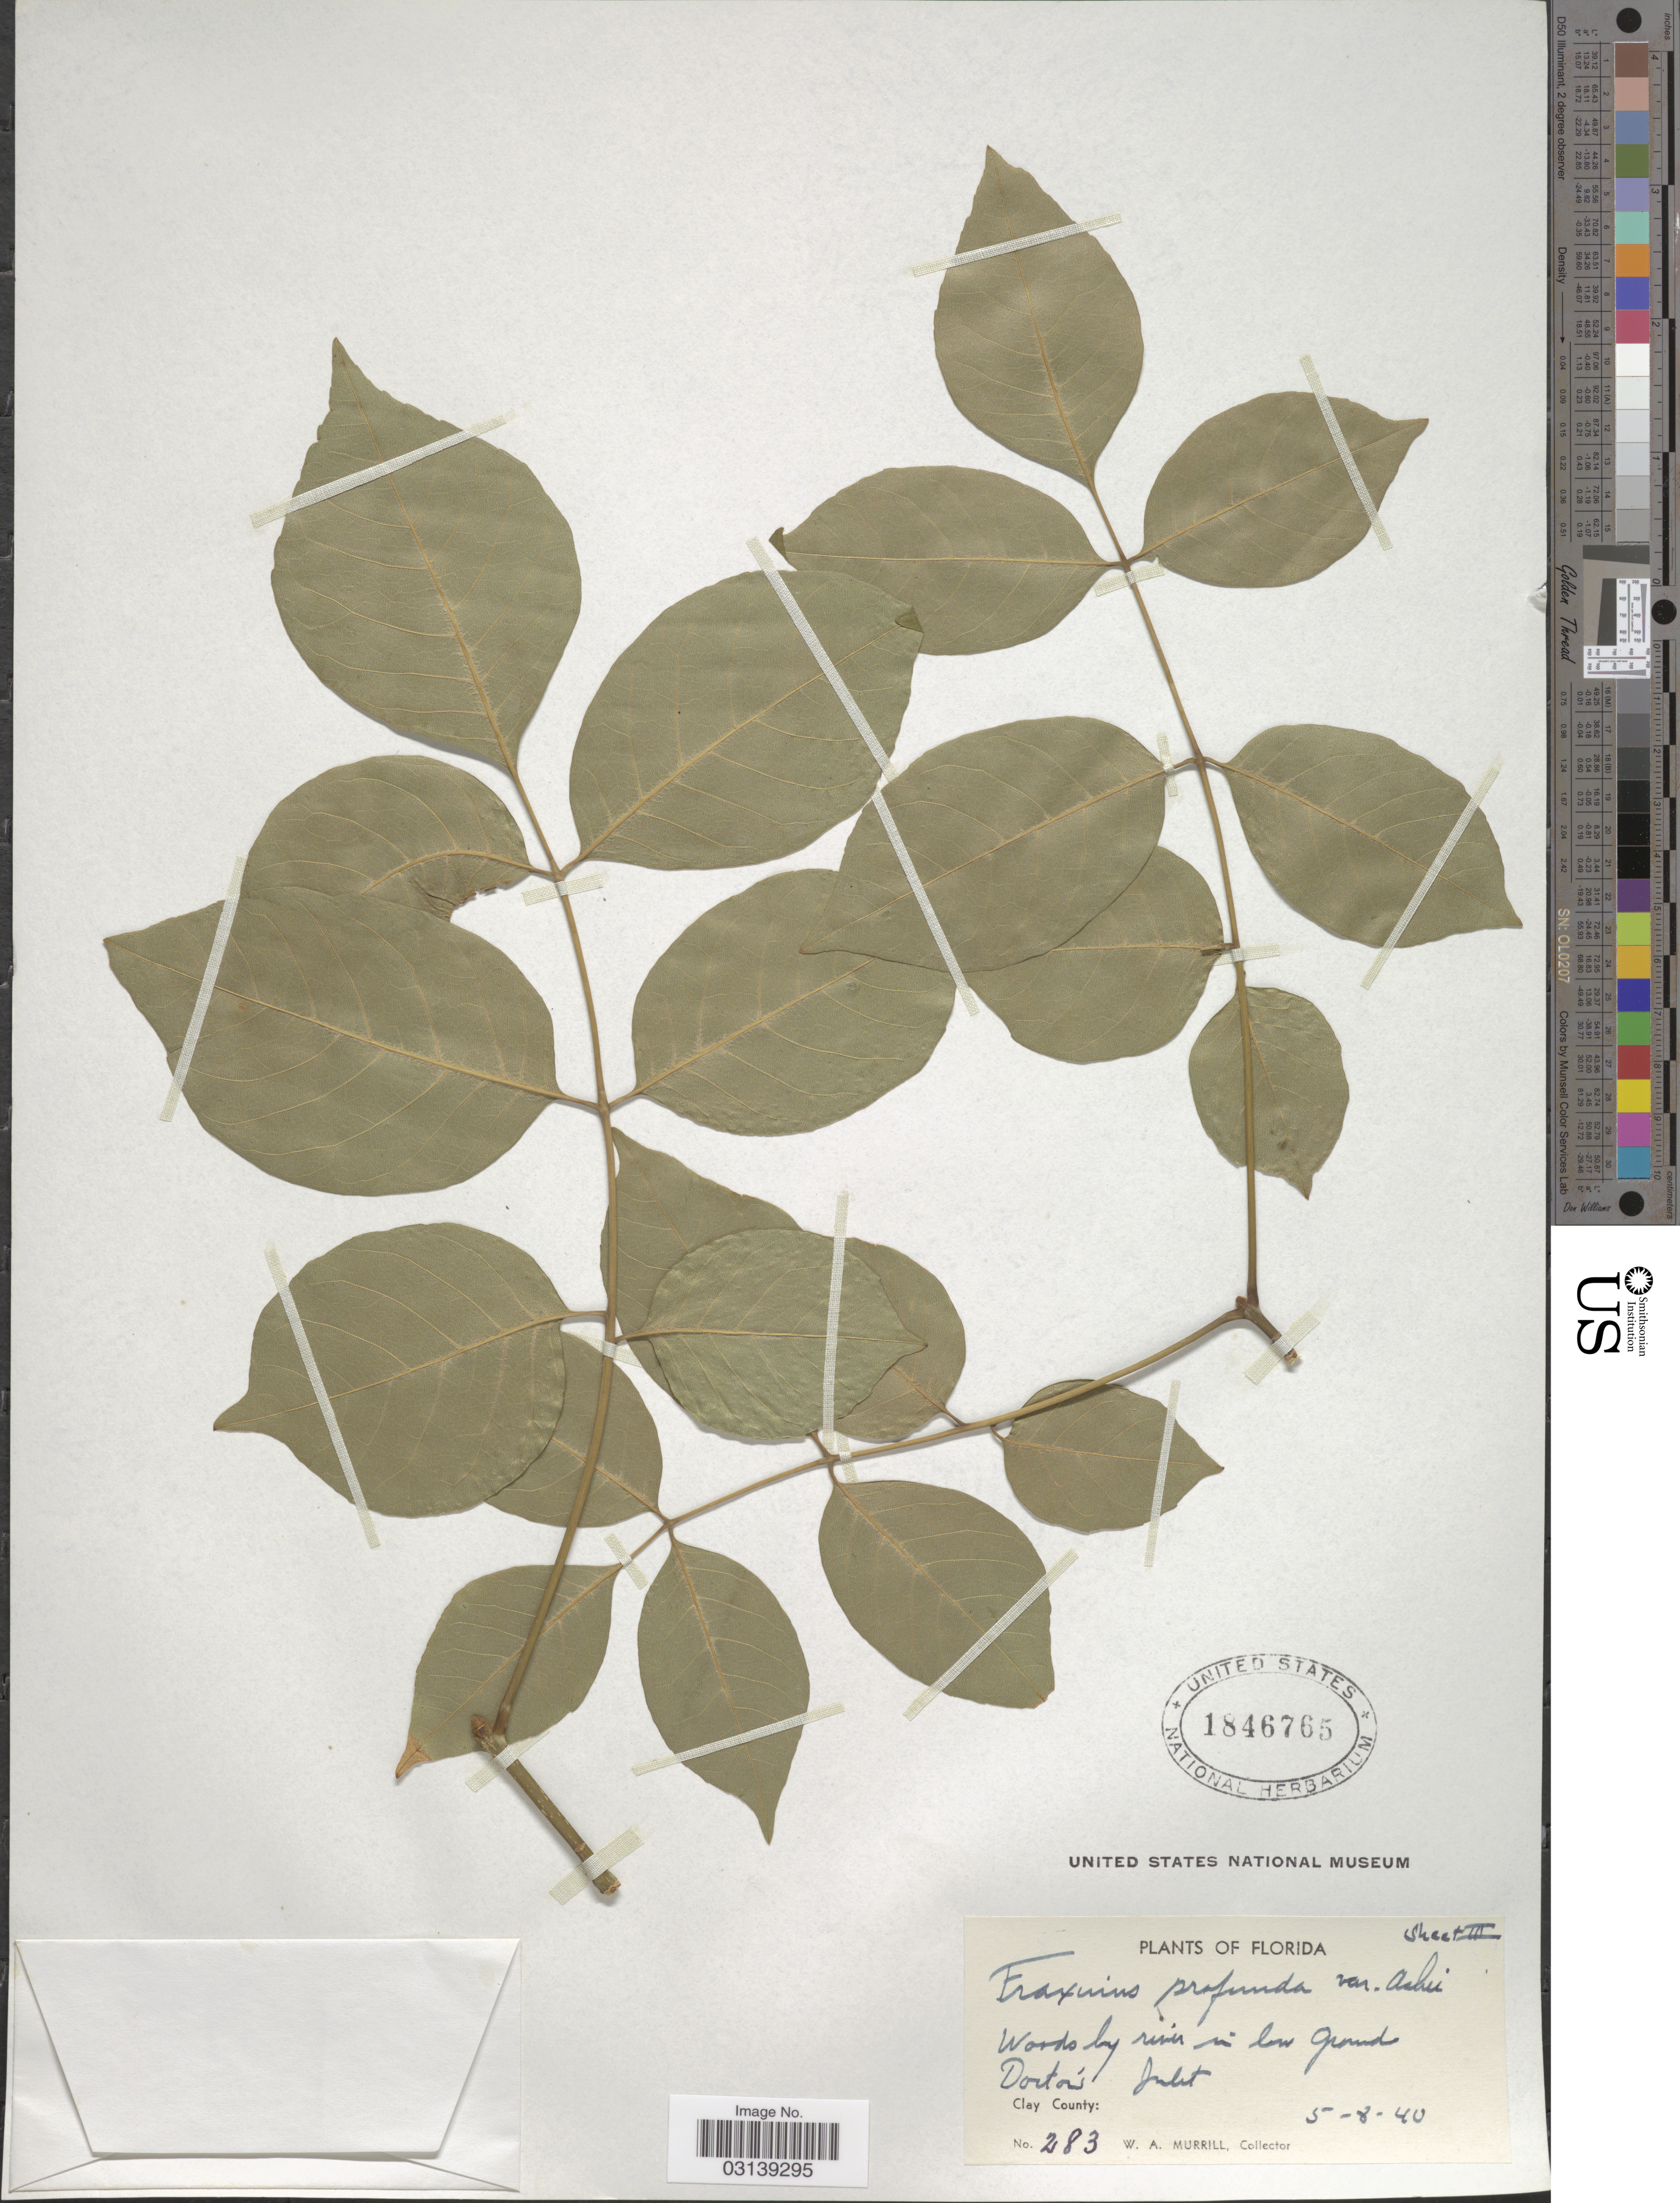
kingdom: Plantae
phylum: Tracheophyta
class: Magnoliopsida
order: Lamiales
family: Oleaceae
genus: Fraxinus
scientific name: Fraxinus profunda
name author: (Bush) Bush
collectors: W. A. Murrill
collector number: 283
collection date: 1940-05-08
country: United States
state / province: Florida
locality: Words by river in low ground Doctor's Inlet. Clay County.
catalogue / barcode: US 1846765